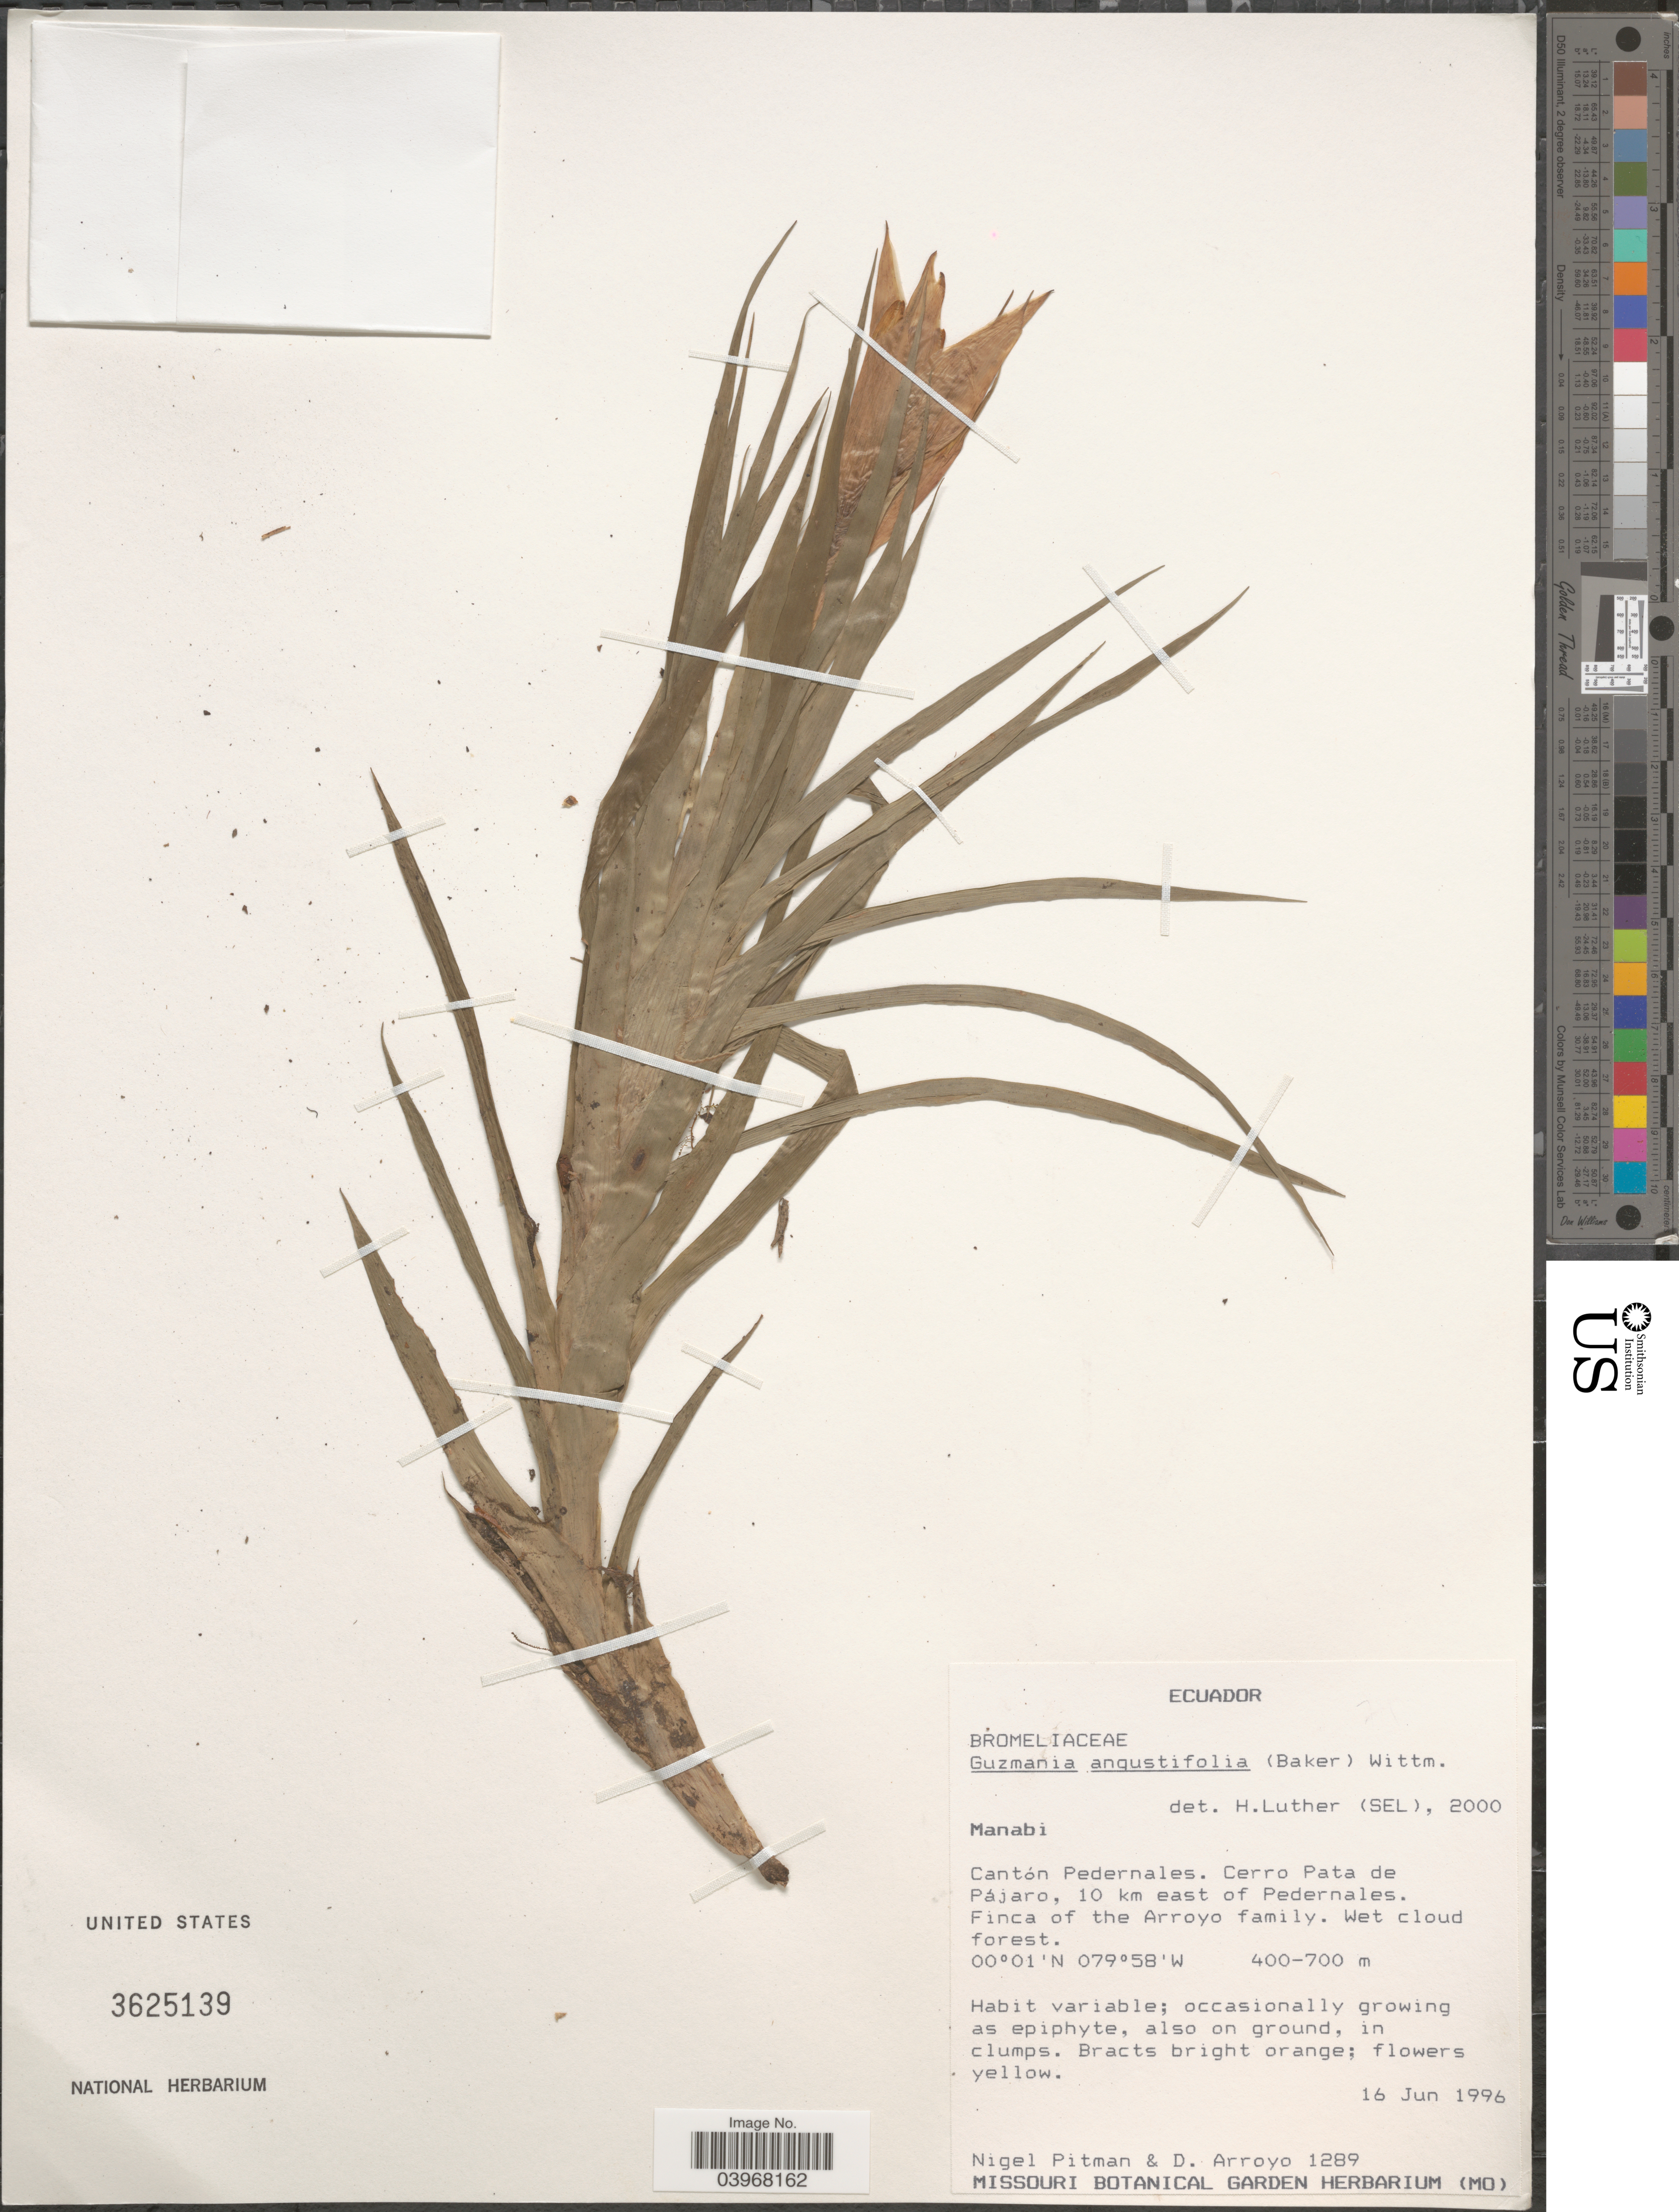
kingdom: Plantae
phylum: Tracheophyta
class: Liliopsida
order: Poales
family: Bromeliaceae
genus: Guzmania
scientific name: Guzmania angustifolia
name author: (Baker) Wittm.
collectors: N. Pitman & D. Arroyo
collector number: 1289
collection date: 1996-06-16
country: Ecuador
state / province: Manabí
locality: Cantón Pedernales. Cerro Pata de Pájaro, 10 km east of Pedernales. Finca of the Arroyo family.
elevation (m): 400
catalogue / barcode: US 3625139